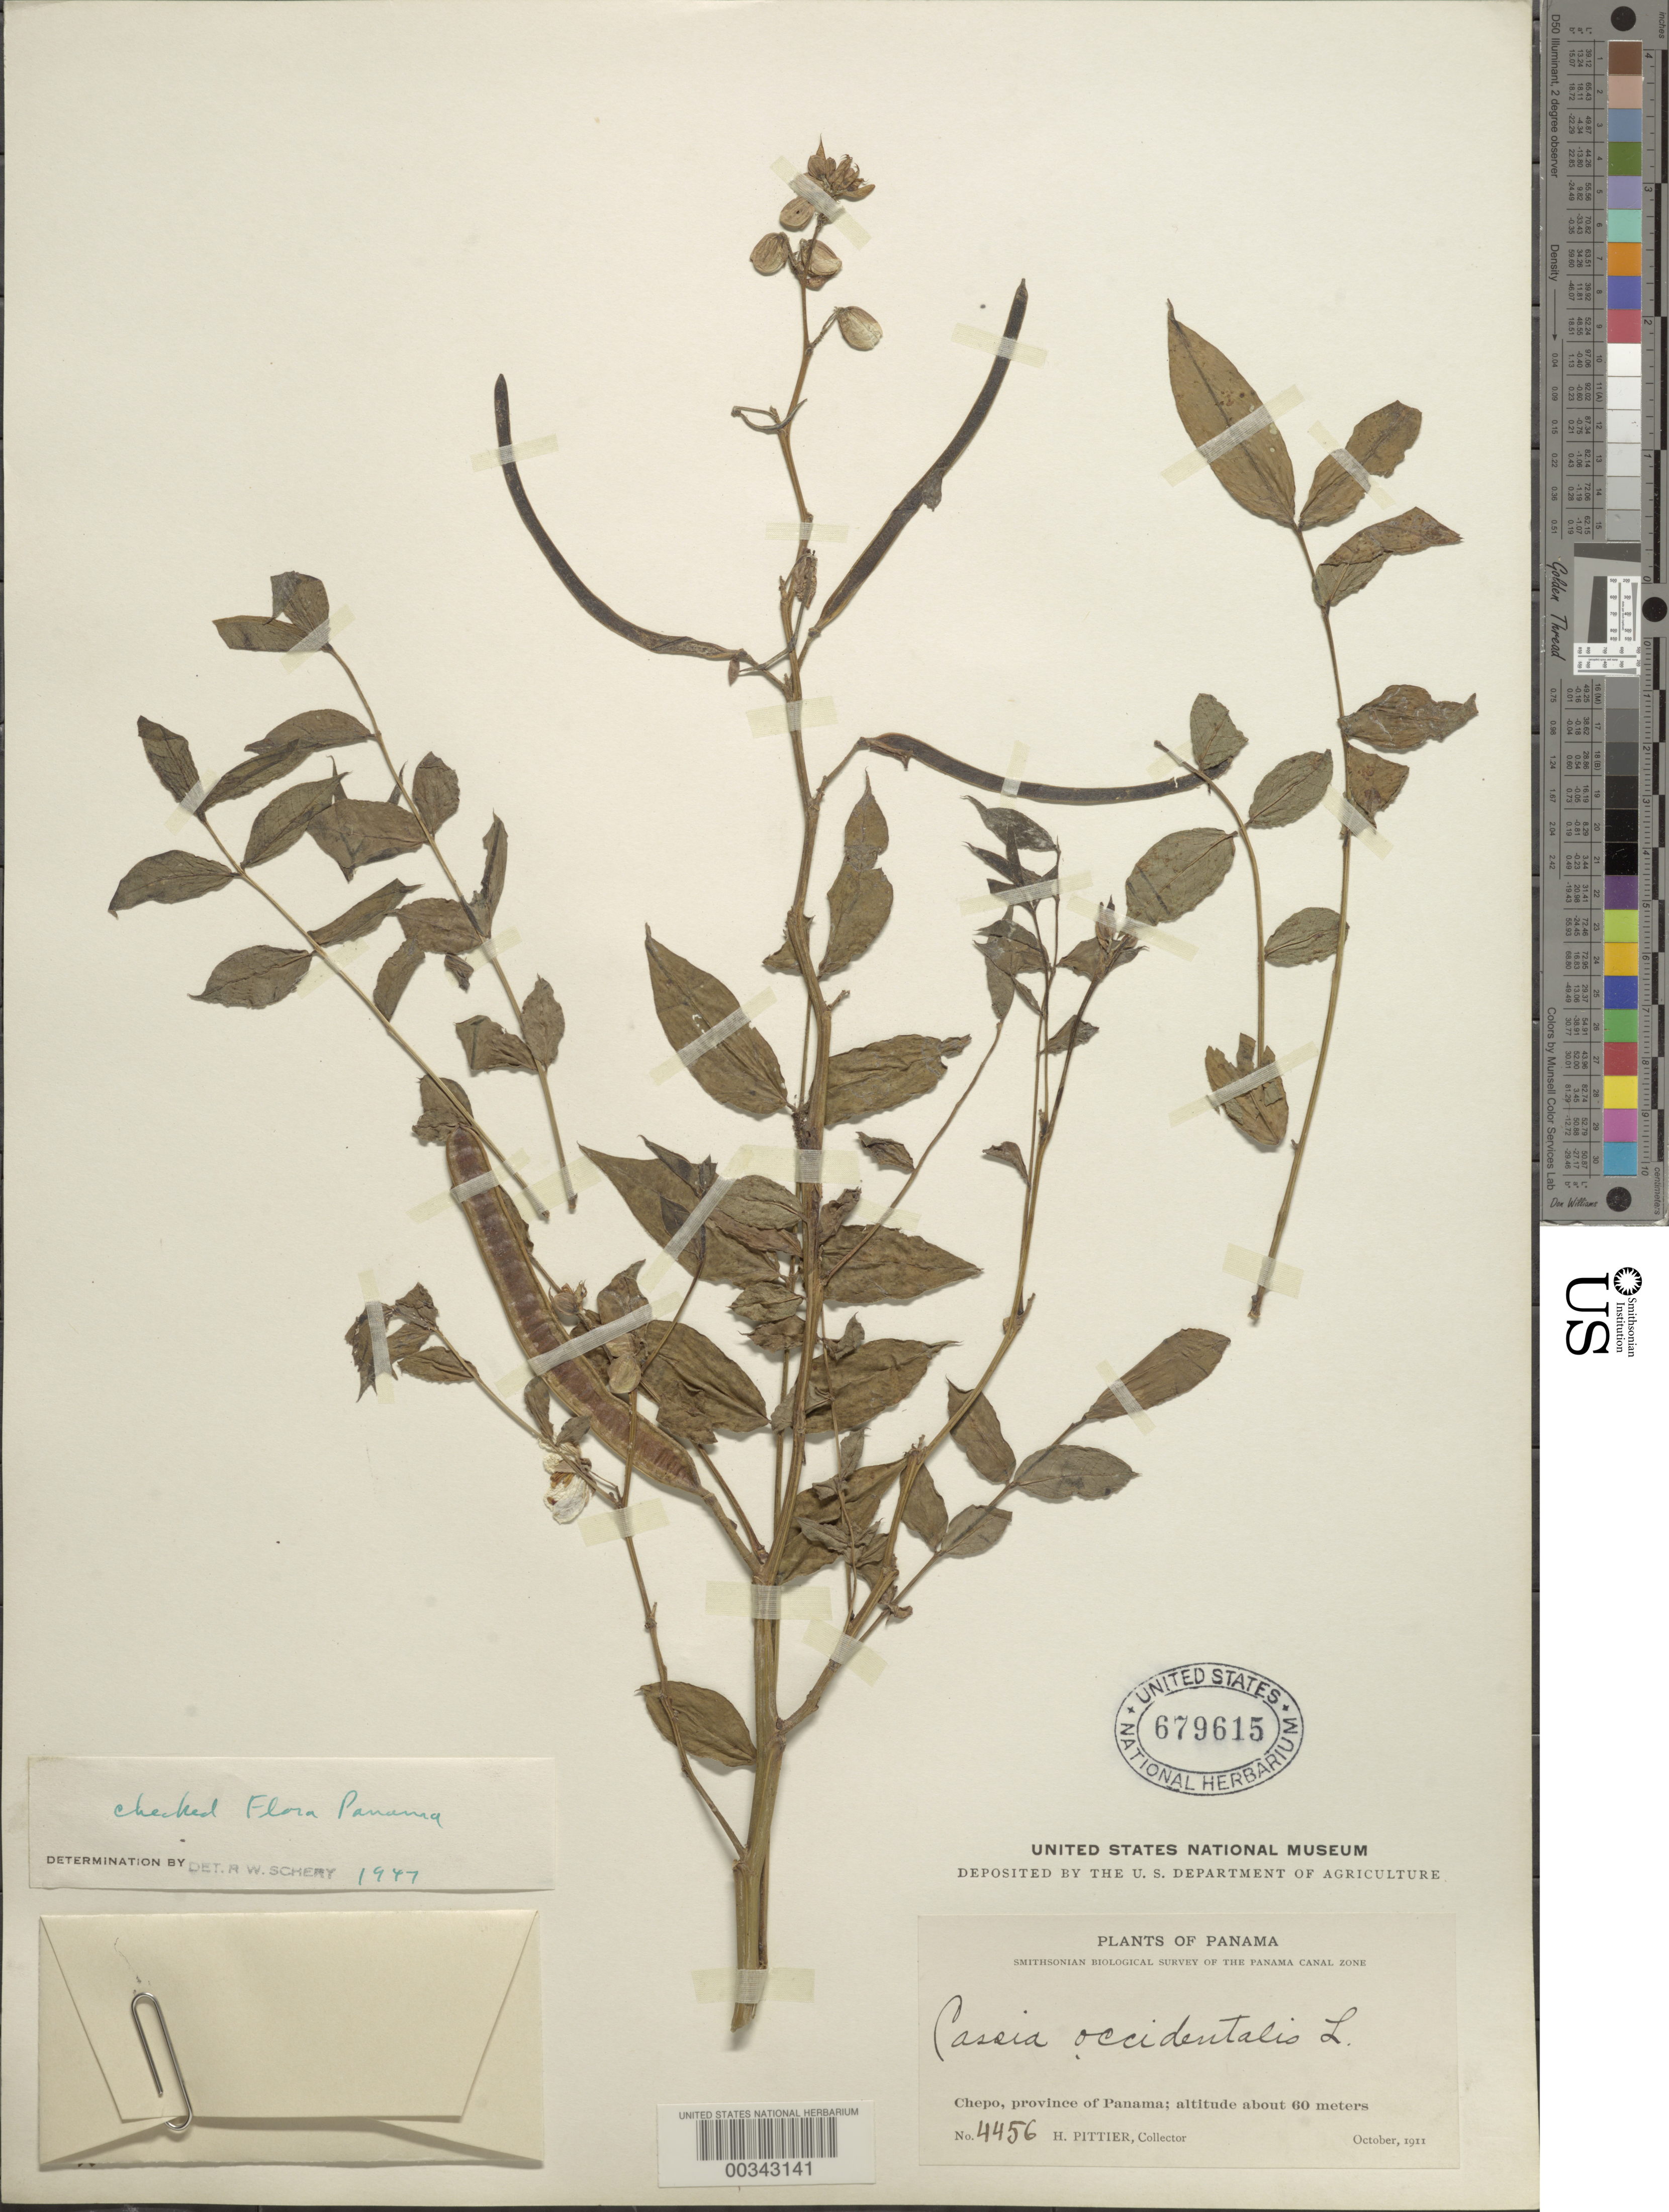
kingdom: Plantae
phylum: Tracheophyta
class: Magnoliopsida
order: Fabales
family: Fabaceae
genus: Senna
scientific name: Senna occidentalis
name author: (L.) Link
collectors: H. F. Pittier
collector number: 4456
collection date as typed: Oct 1911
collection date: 1911-10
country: Panama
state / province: Panamá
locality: Chepo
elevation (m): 60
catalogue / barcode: US 679615